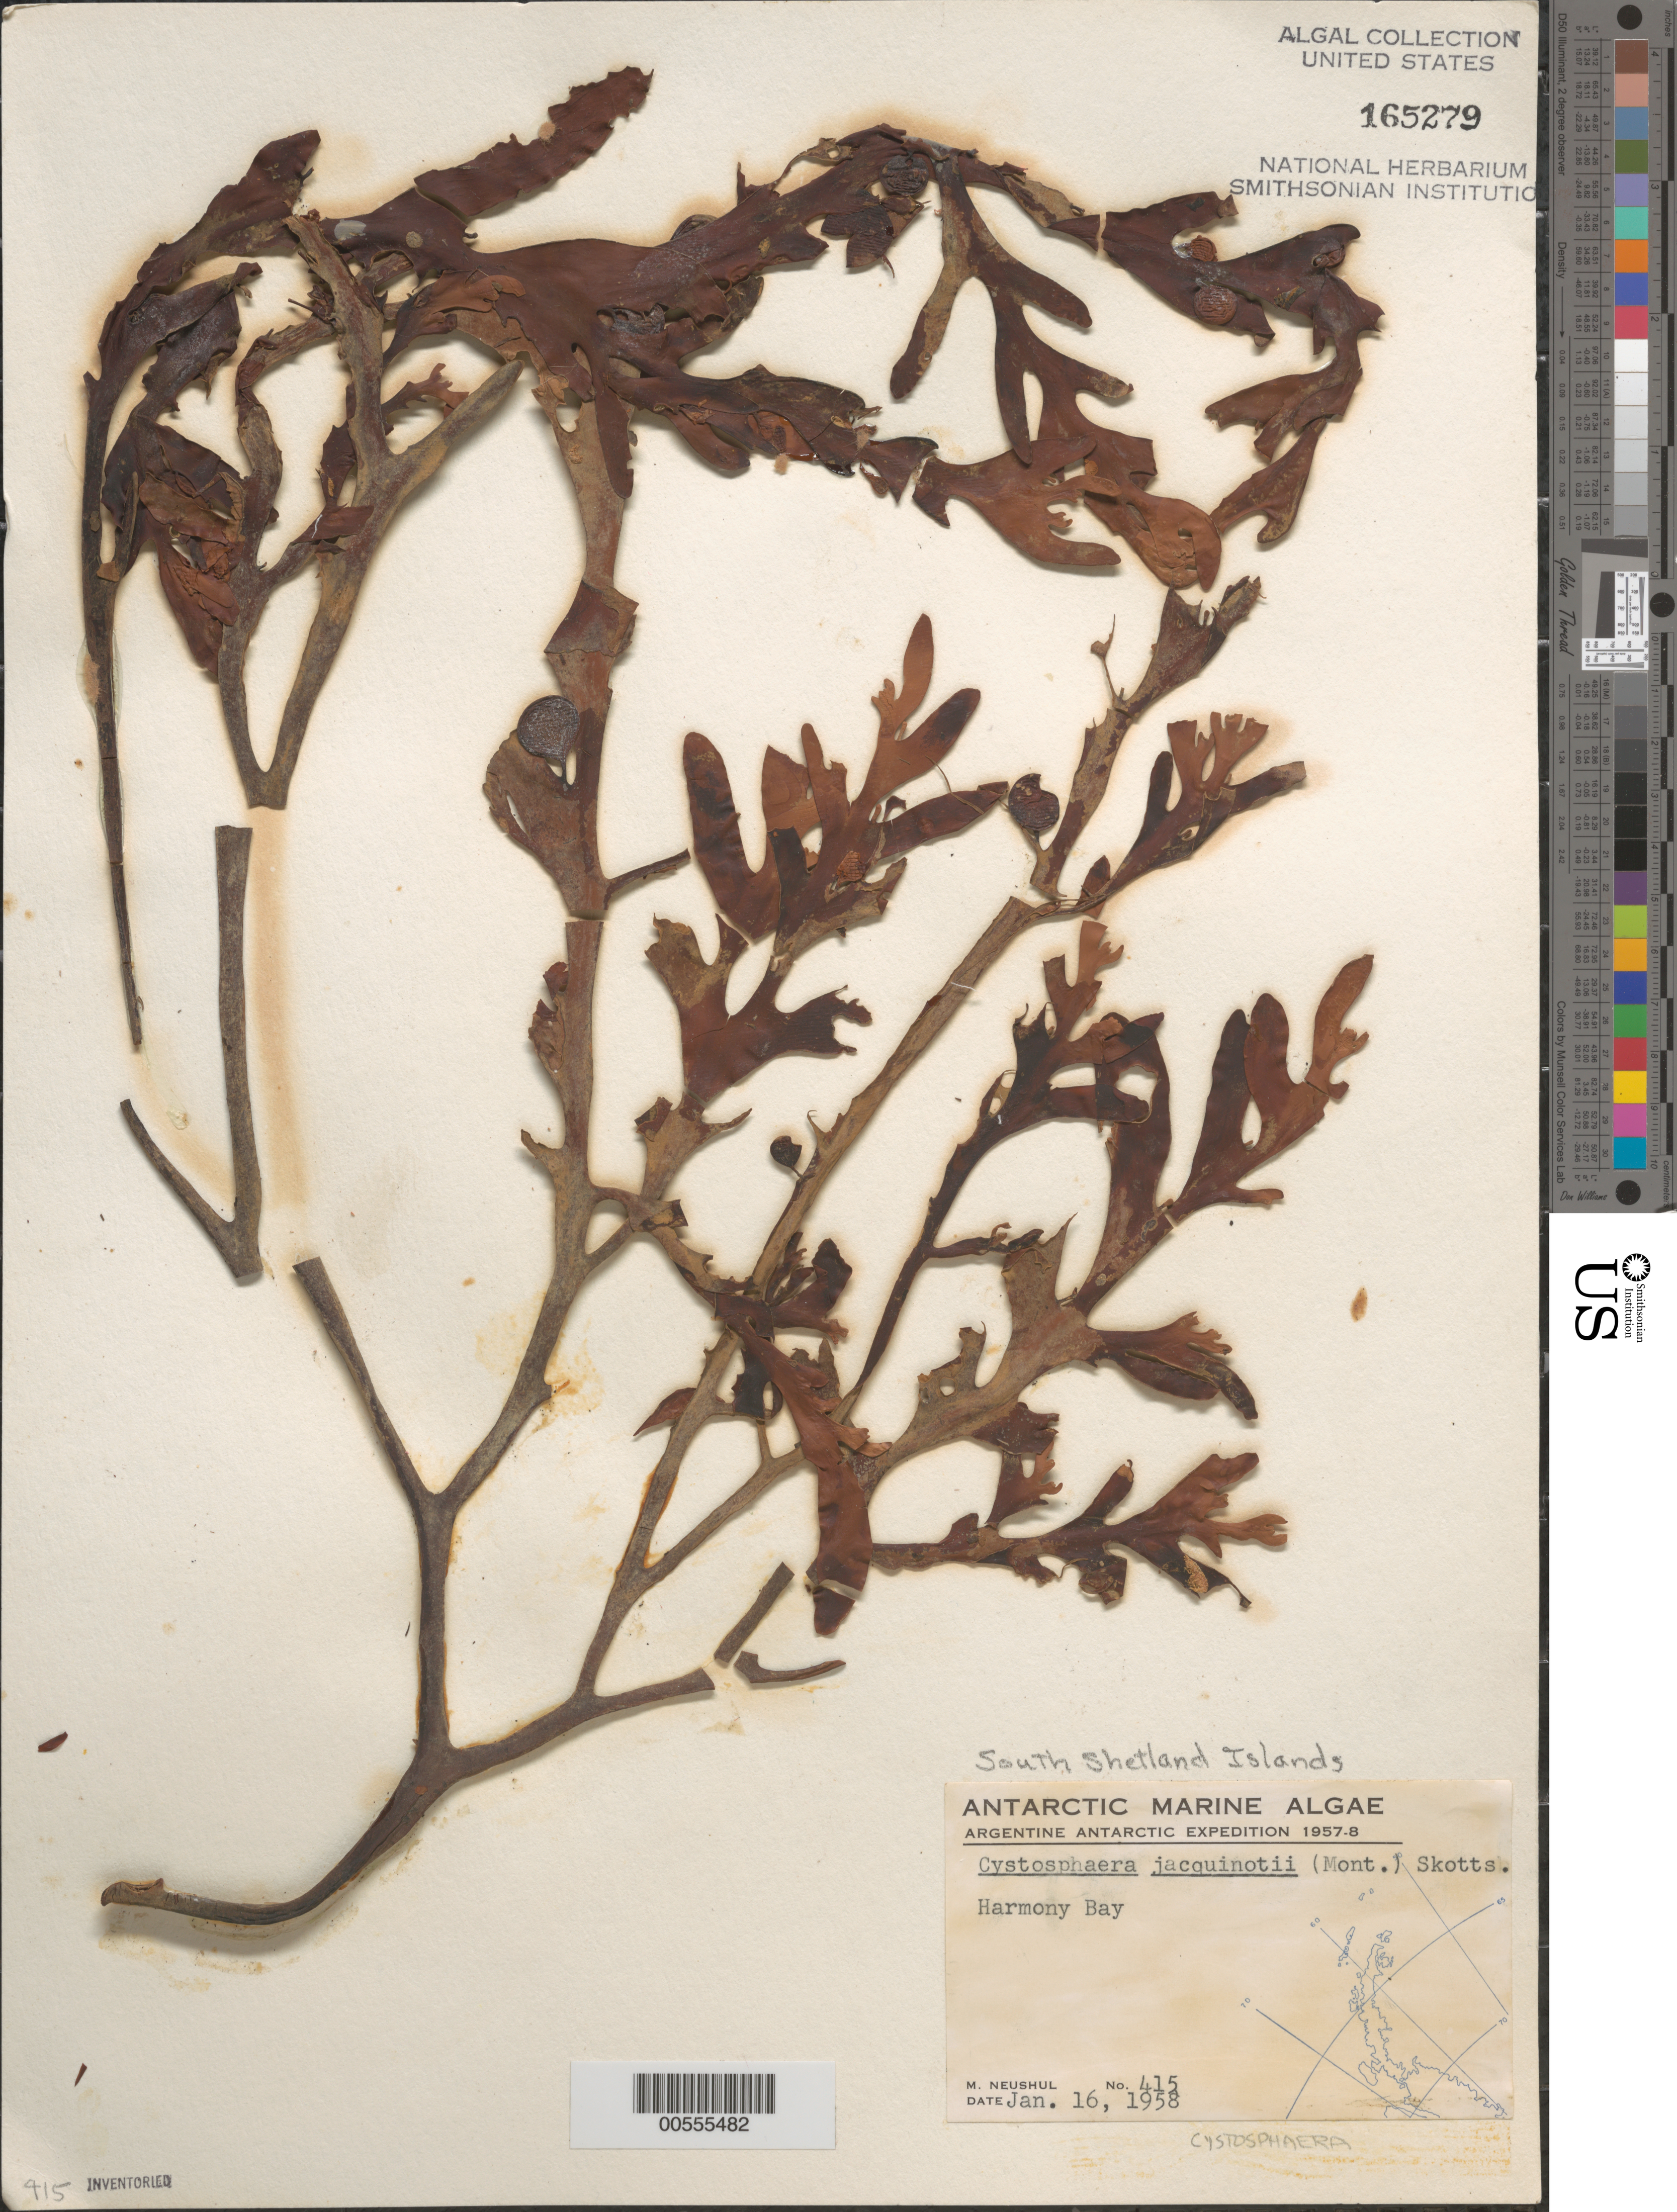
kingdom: Chromista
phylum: Ochrophyta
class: Phaeophyceae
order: Fucales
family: Seirococcaceae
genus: Cystosphaera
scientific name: Cystosphaera jacquinotii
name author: (Montagne) Skottsberg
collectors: M. Neushul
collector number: Neushul 415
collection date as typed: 16 Jan 1958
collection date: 1958-01-16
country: Antarctica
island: Nelson Island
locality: Harmony Bay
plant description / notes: Argentine Antarctic Expedition, 1957-1958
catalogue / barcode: US 165279